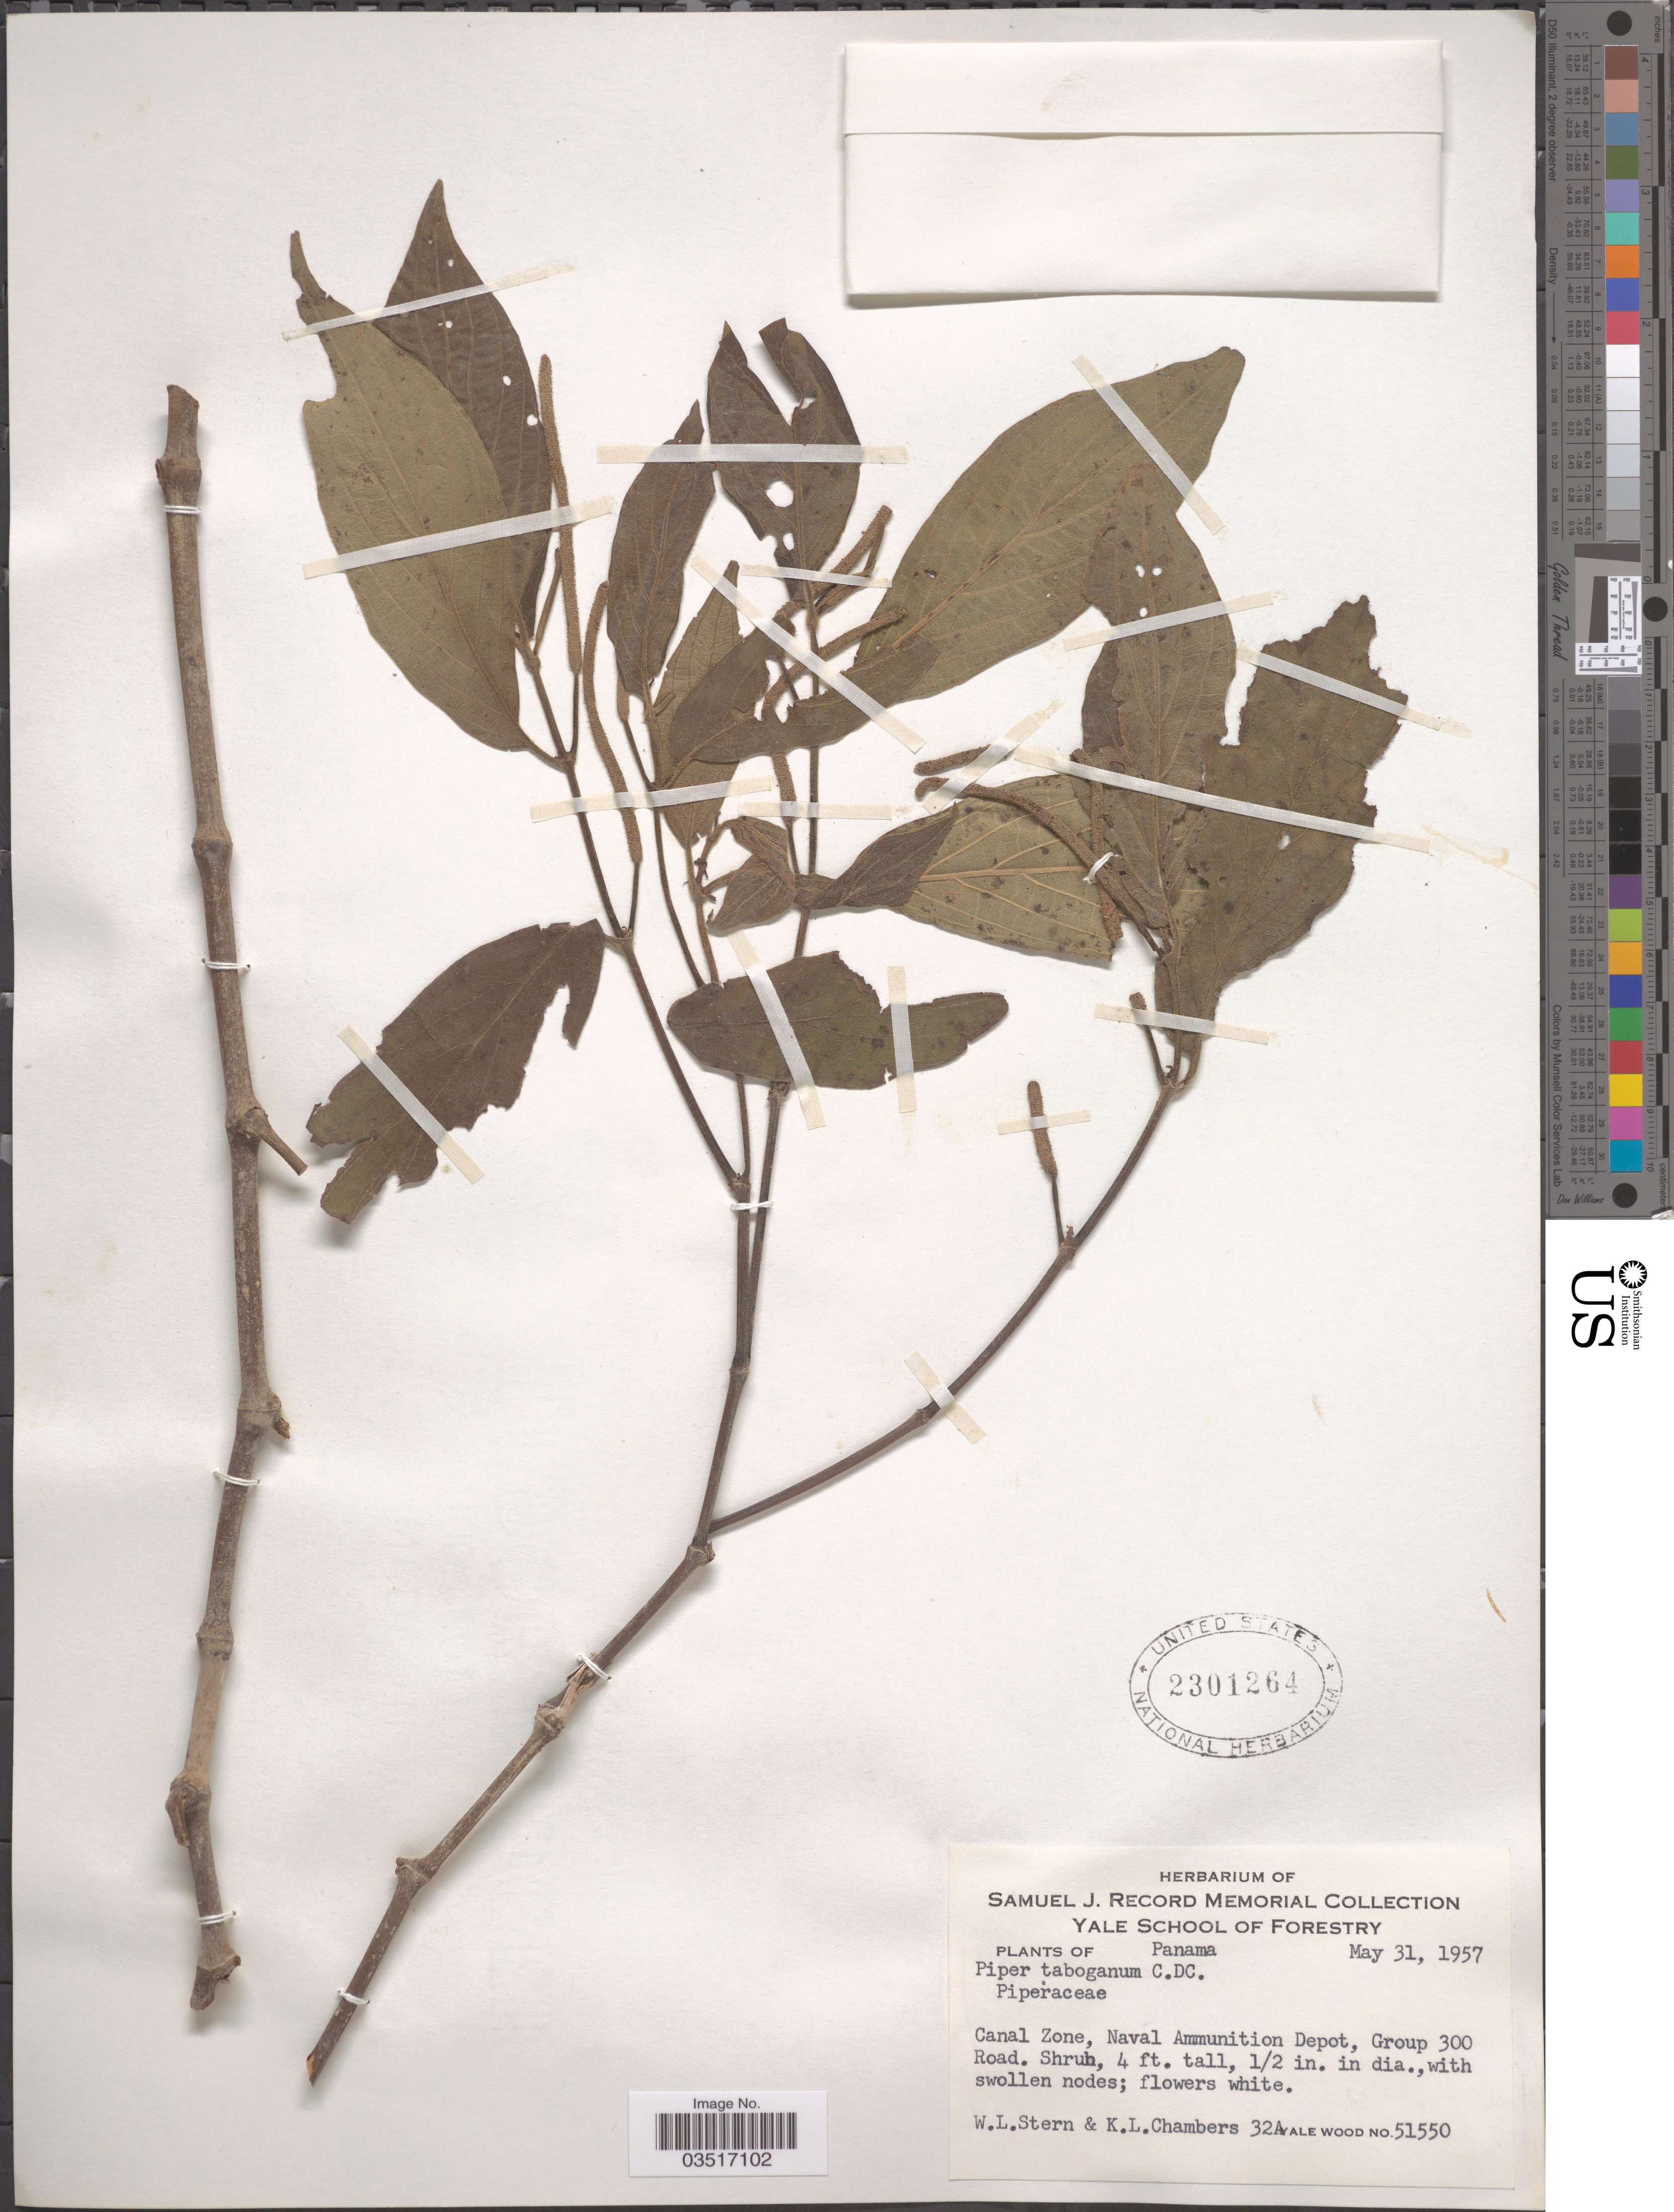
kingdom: Plantae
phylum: Tracheophyta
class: Magnoliopsida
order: Piperales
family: Piperaceae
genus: Piper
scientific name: Piper taboganum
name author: C. DC.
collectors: W. L. Stern & K. Chambers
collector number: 32A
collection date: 1957-05-31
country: Panama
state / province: Colón / Panamá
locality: Canal Zone, Naval Ammunition Depot, Group 300 Road.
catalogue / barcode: US 2301264